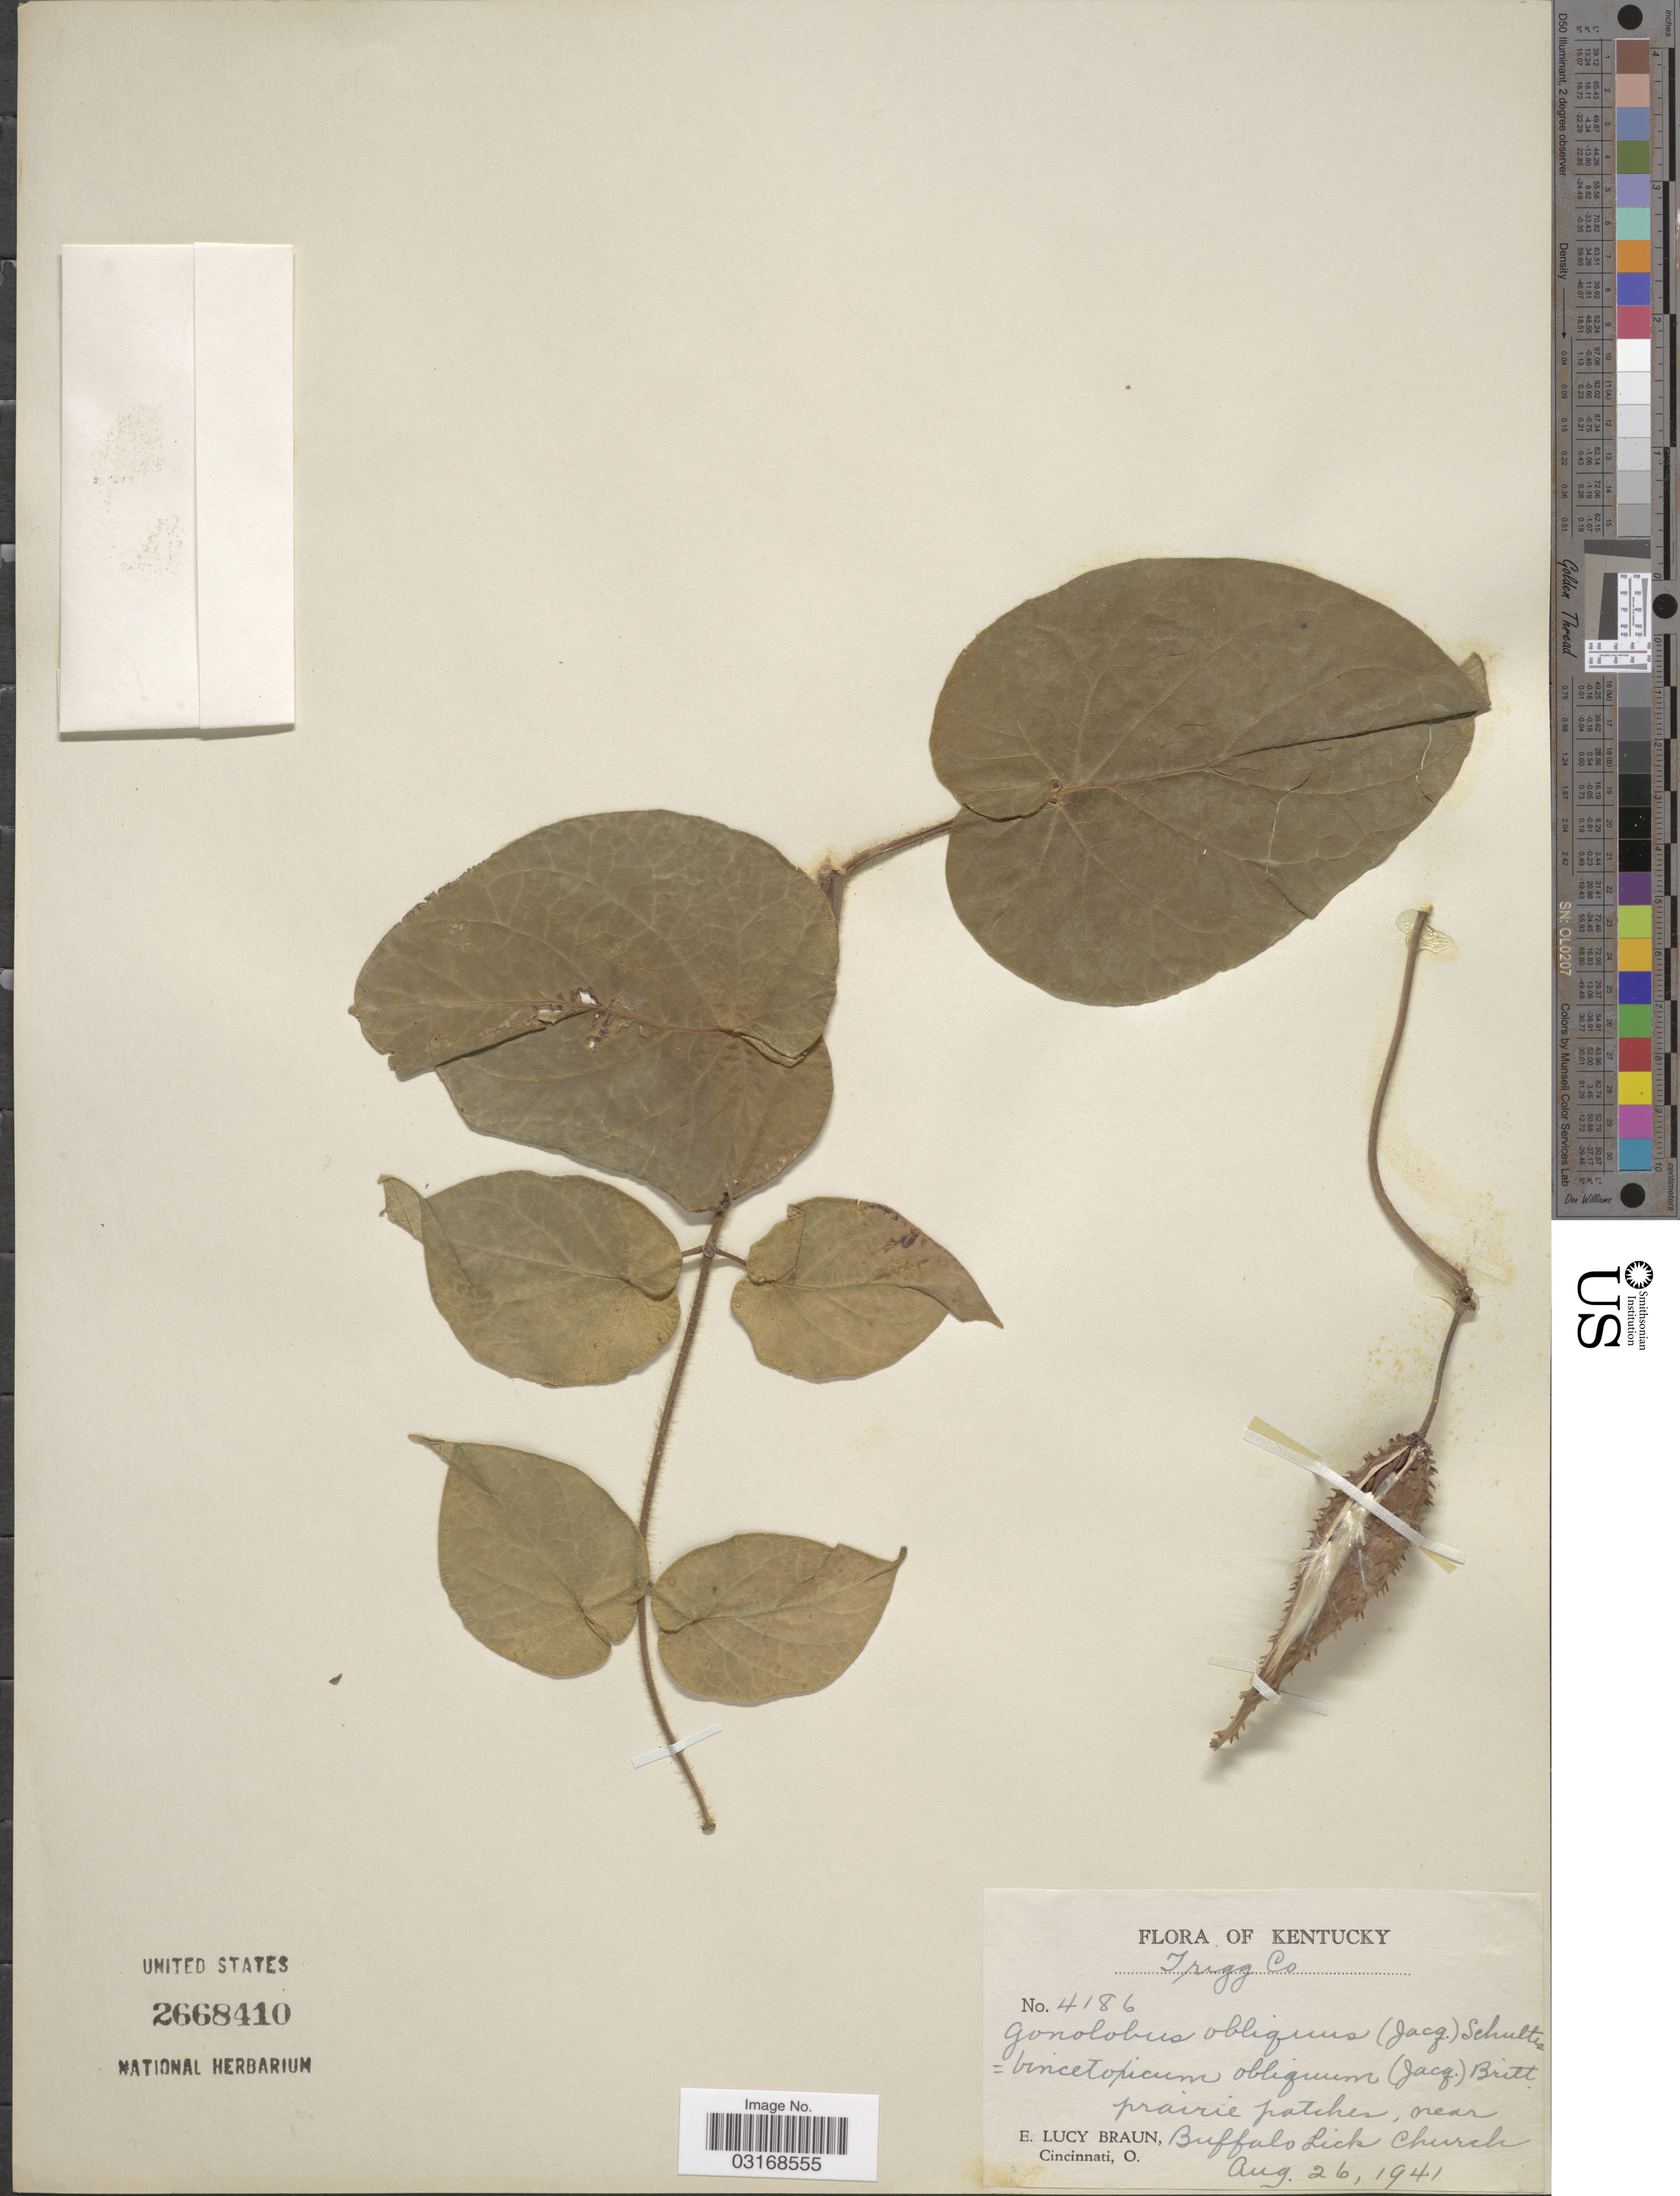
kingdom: Plantae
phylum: Tracheophyta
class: Magnoliopsida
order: Gentianales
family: Apocynaceae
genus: Matelea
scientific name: Matelea obliqua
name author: (Jacq.) Woodson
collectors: E. L. Braun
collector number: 4186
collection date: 1941-08-26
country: United States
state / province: Kentucky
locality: Trigg Co. Near Buffalo Lick Church.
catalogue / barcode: US 2668410